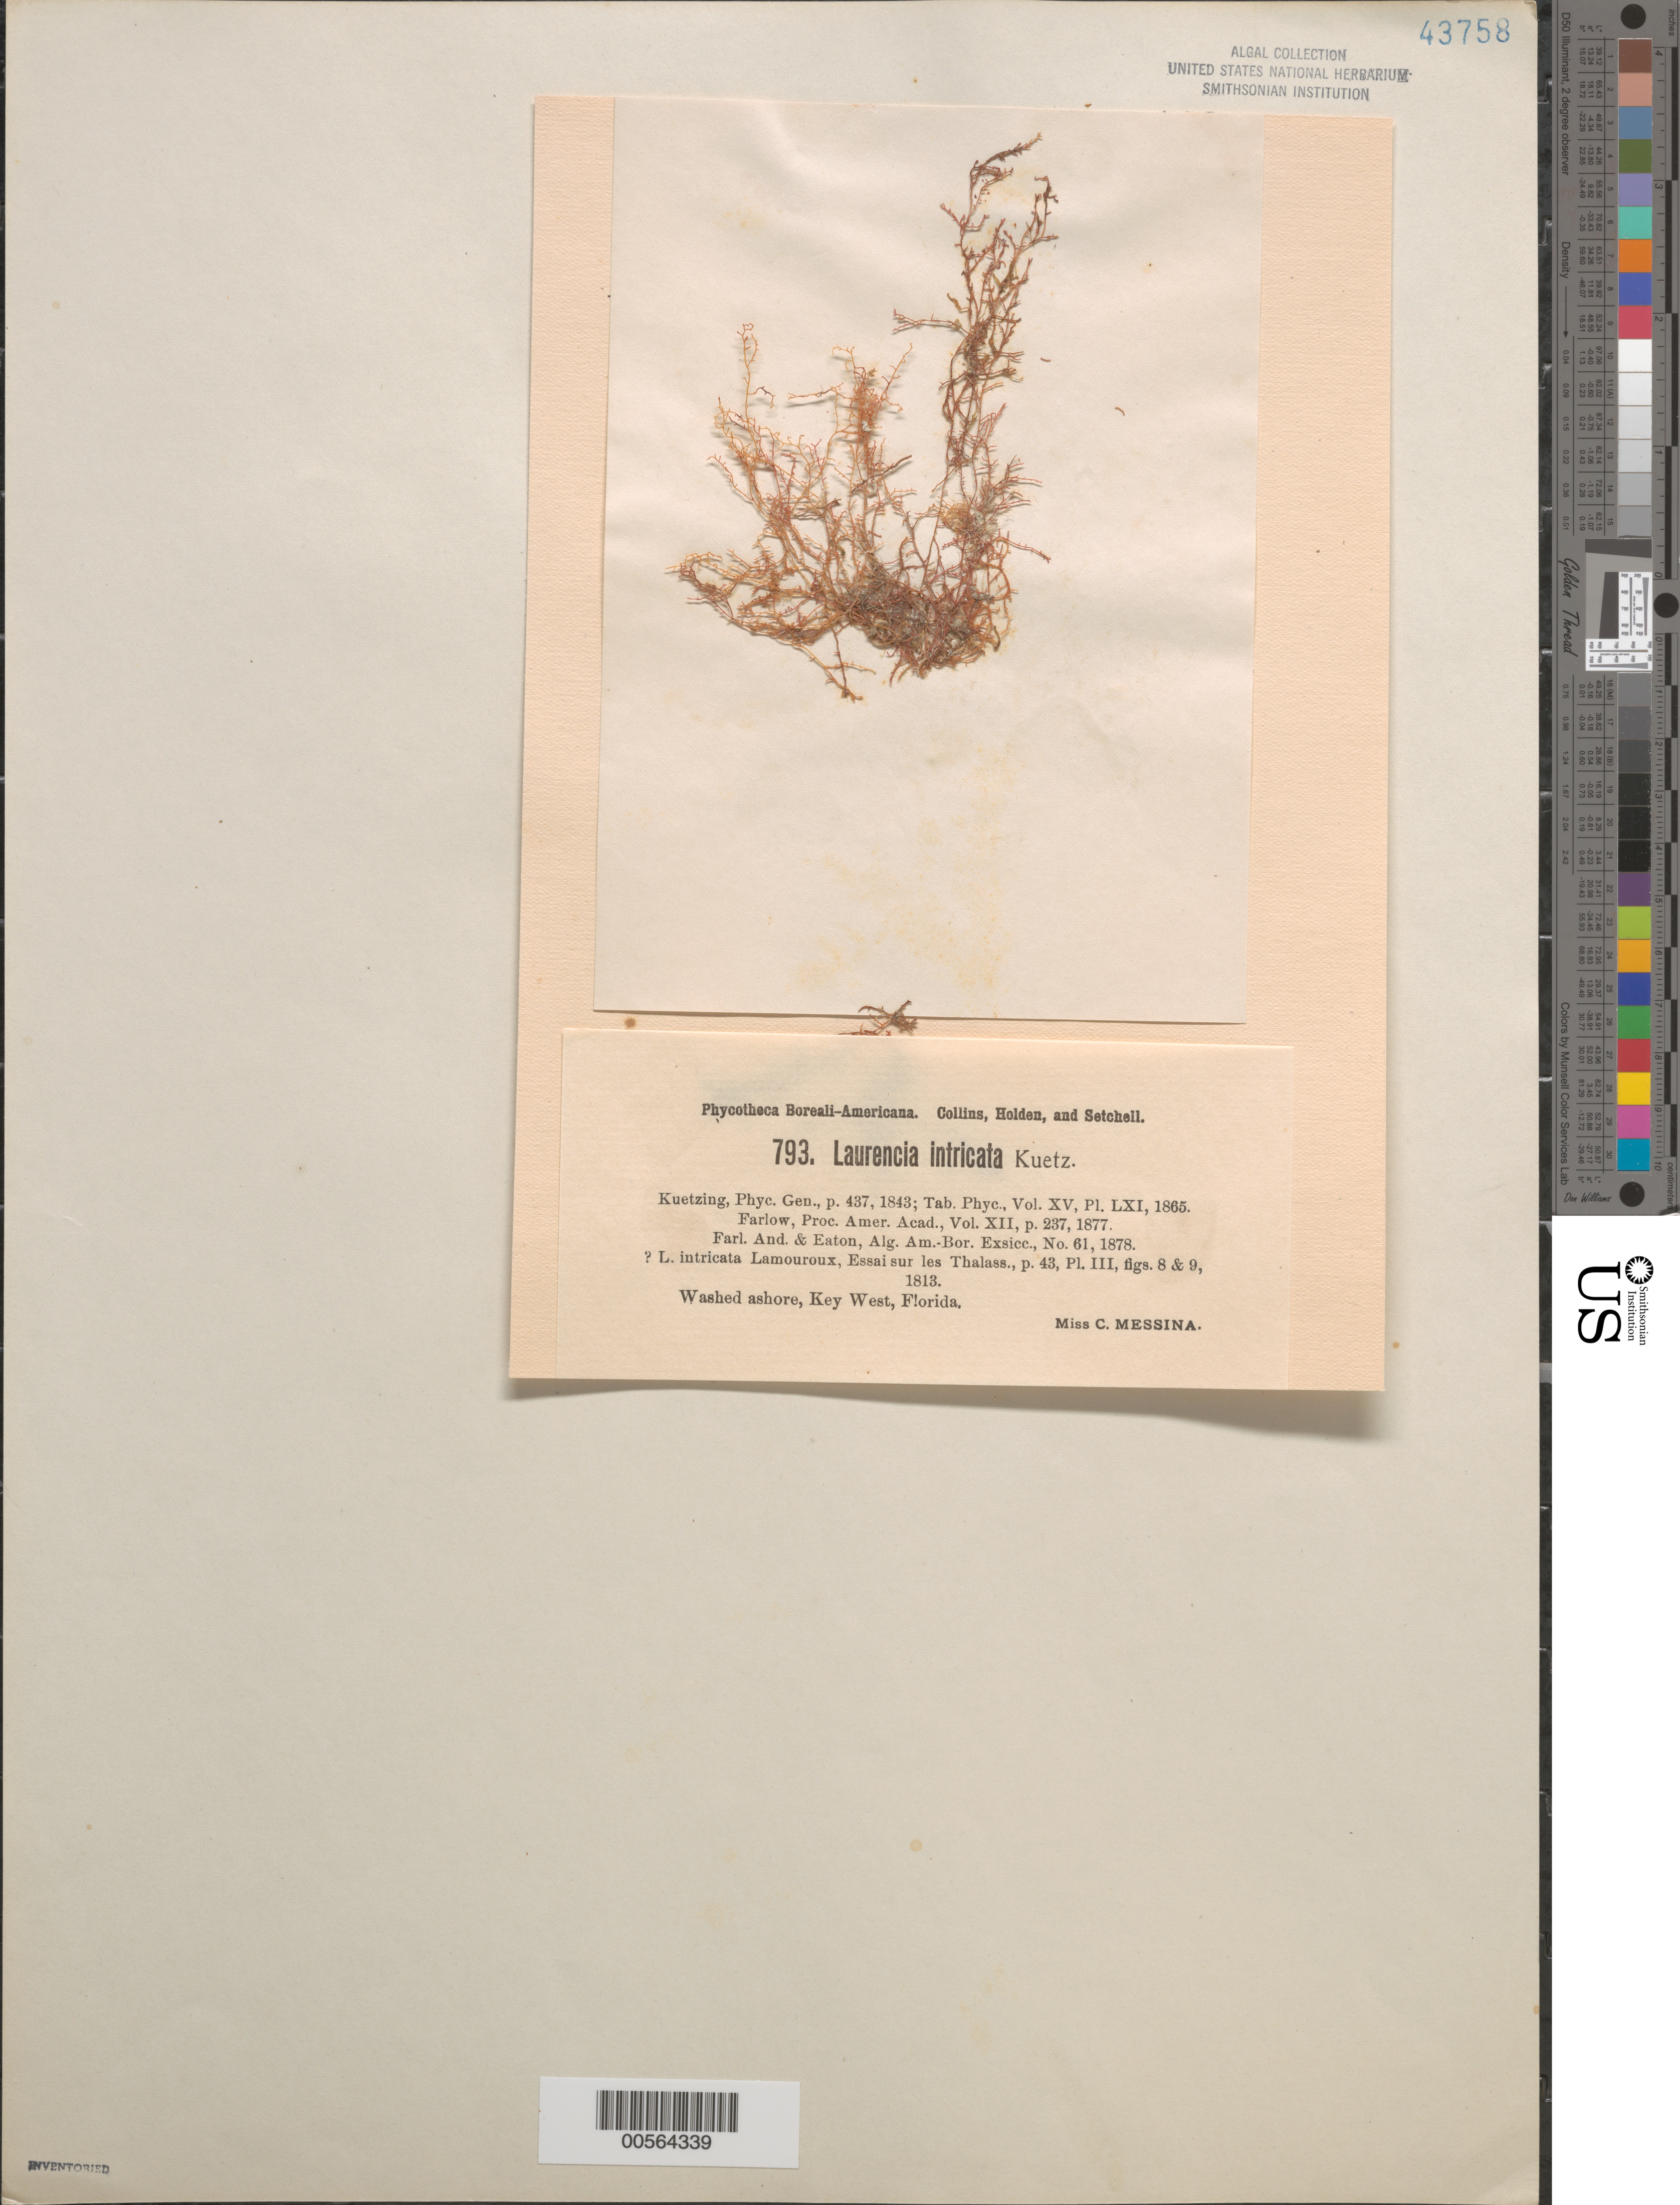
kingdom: Plantae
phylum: Rhodophyta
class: Florideophyceae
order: Ceramiales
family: Rhodomelaceae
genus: Laurencia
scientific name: Laurencia intricata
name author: J.V.Lamouroux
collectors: C. Messina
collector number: PB-A 793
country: United States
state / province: Florida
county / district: Monroe County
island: Key West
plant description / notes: Collins, Holden & Setchell, Phycotheca Boreali-Americana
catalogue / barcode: US 43758